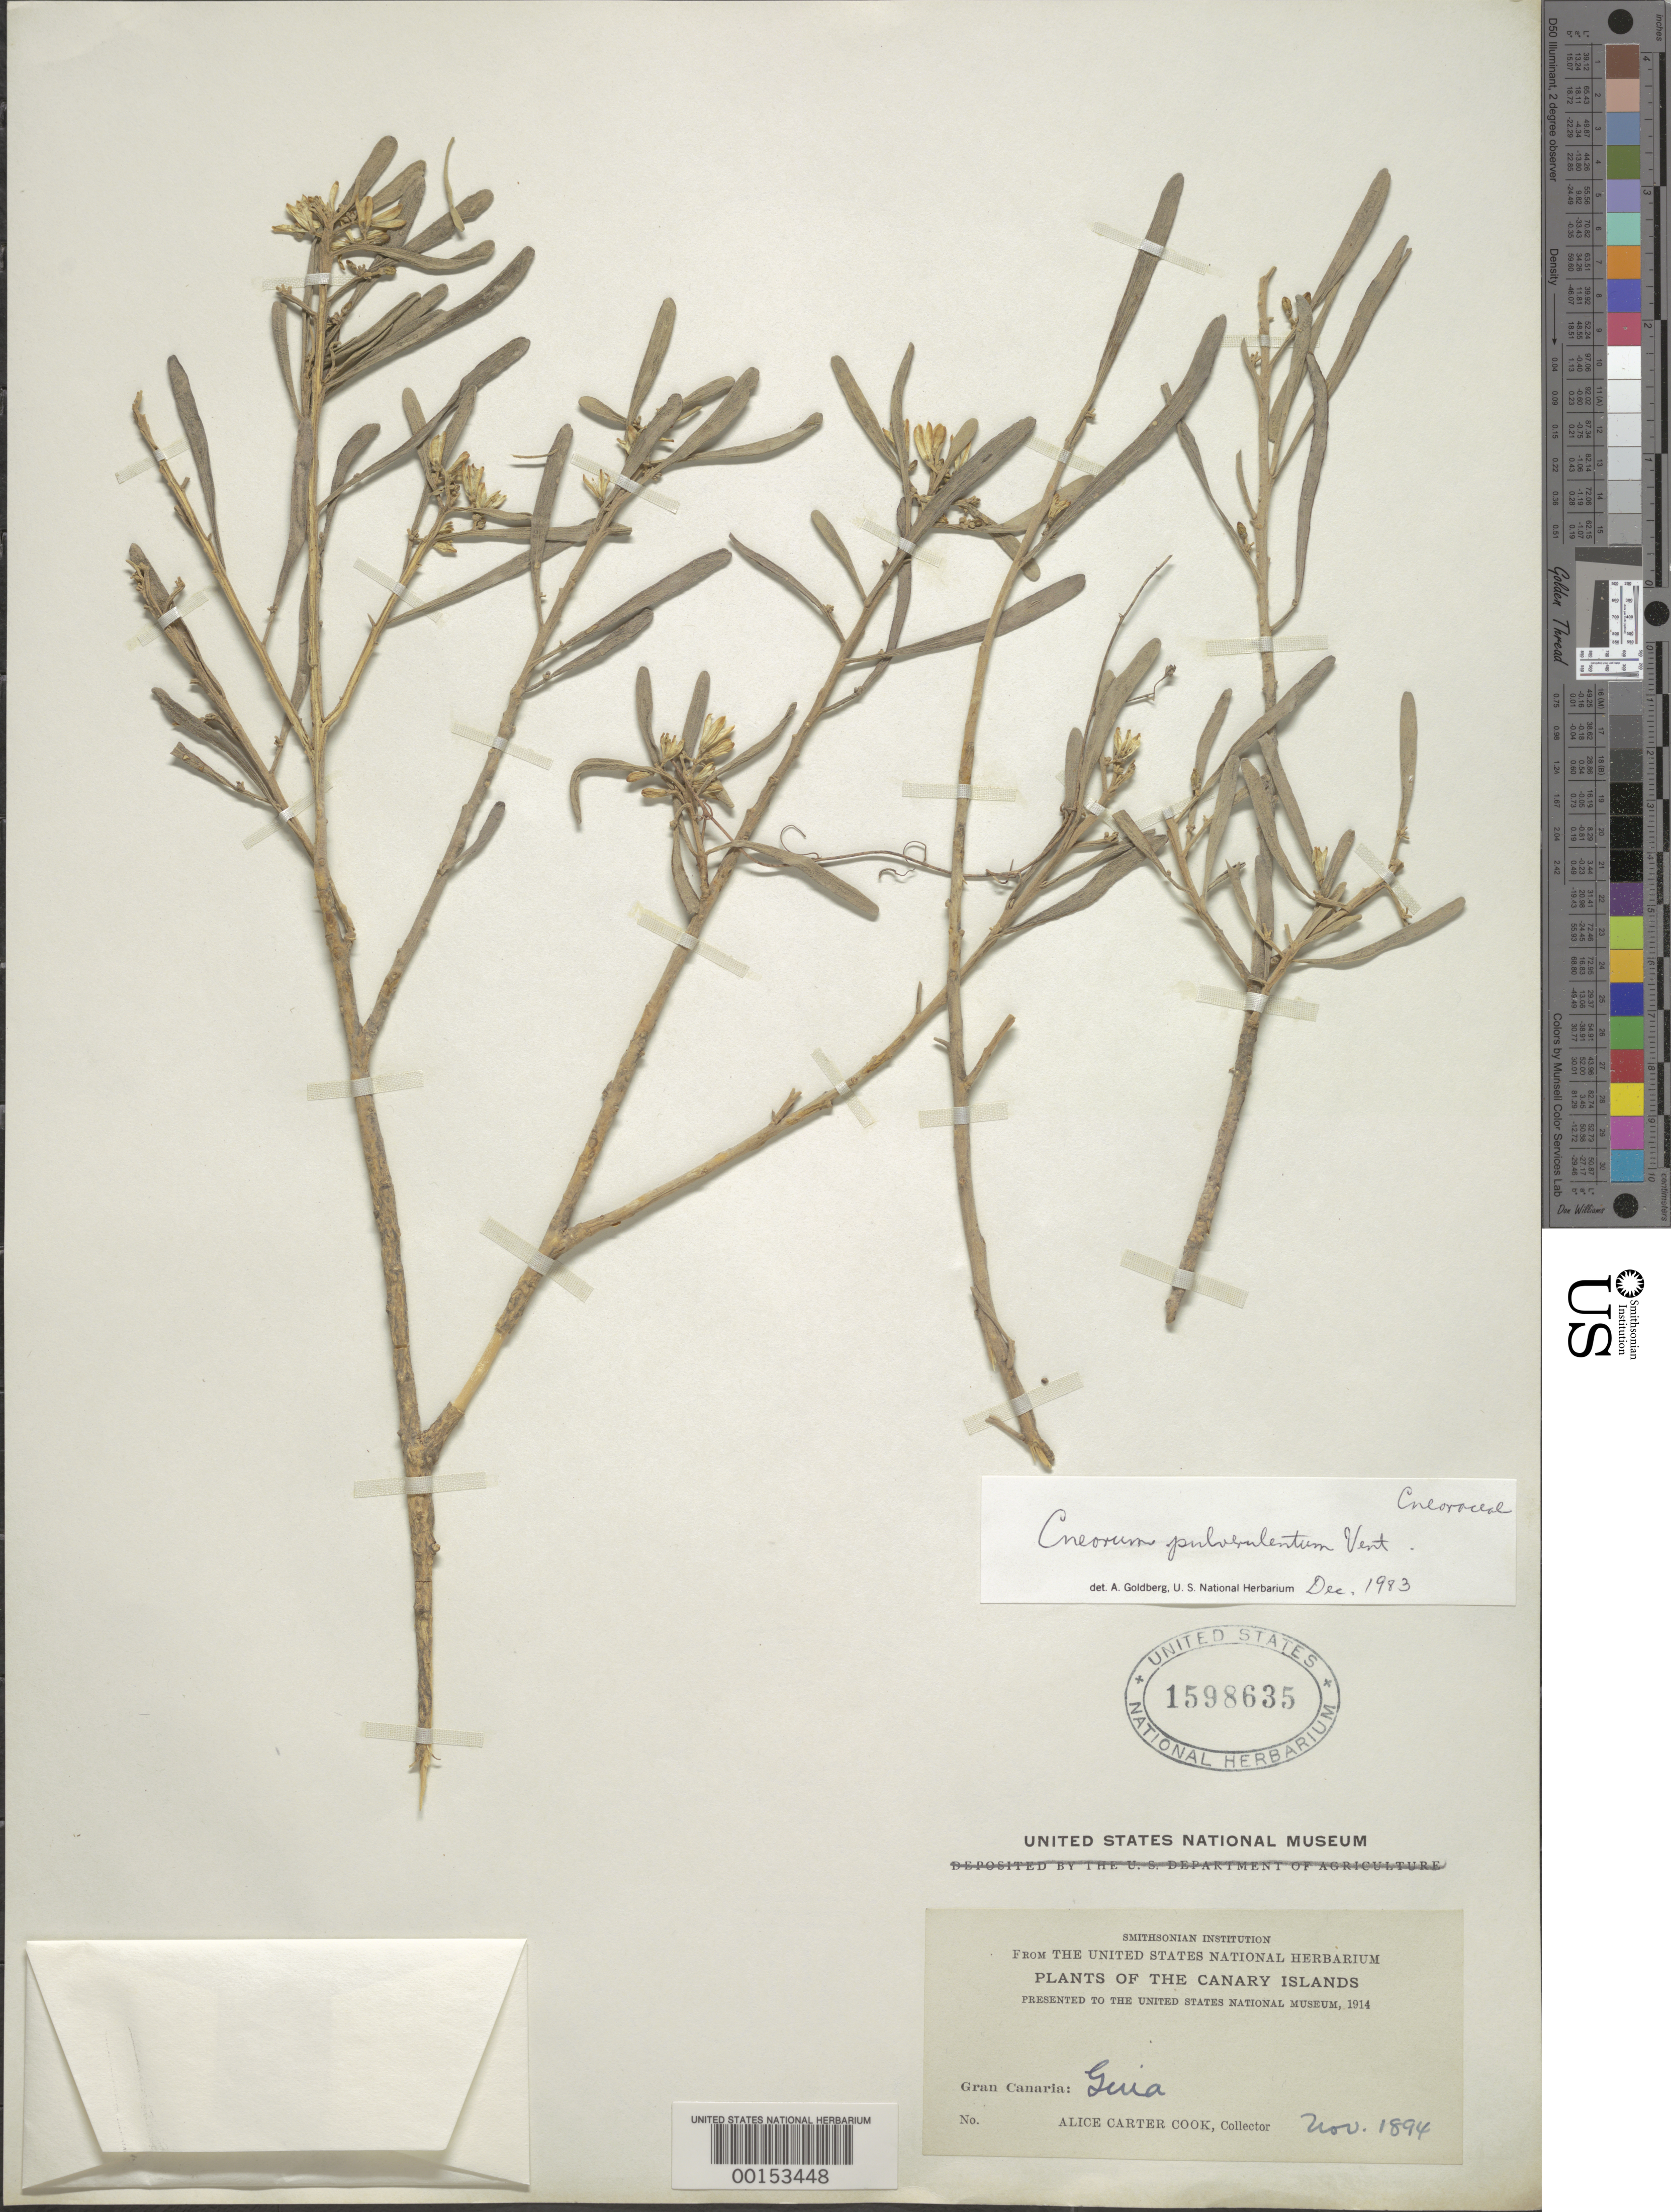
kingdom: Plantae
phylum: Tracheophyta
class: Magnoliopsida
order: Sapindales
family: Rutaceae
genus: Cneorum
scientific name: Cneorum pulverulentum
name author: Vent.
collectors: Alice C. Cook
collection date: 1894-11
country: Spain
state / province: Canarias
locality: The Canary Islands. Gran Canaria: Guia.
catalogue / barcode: US 1598635